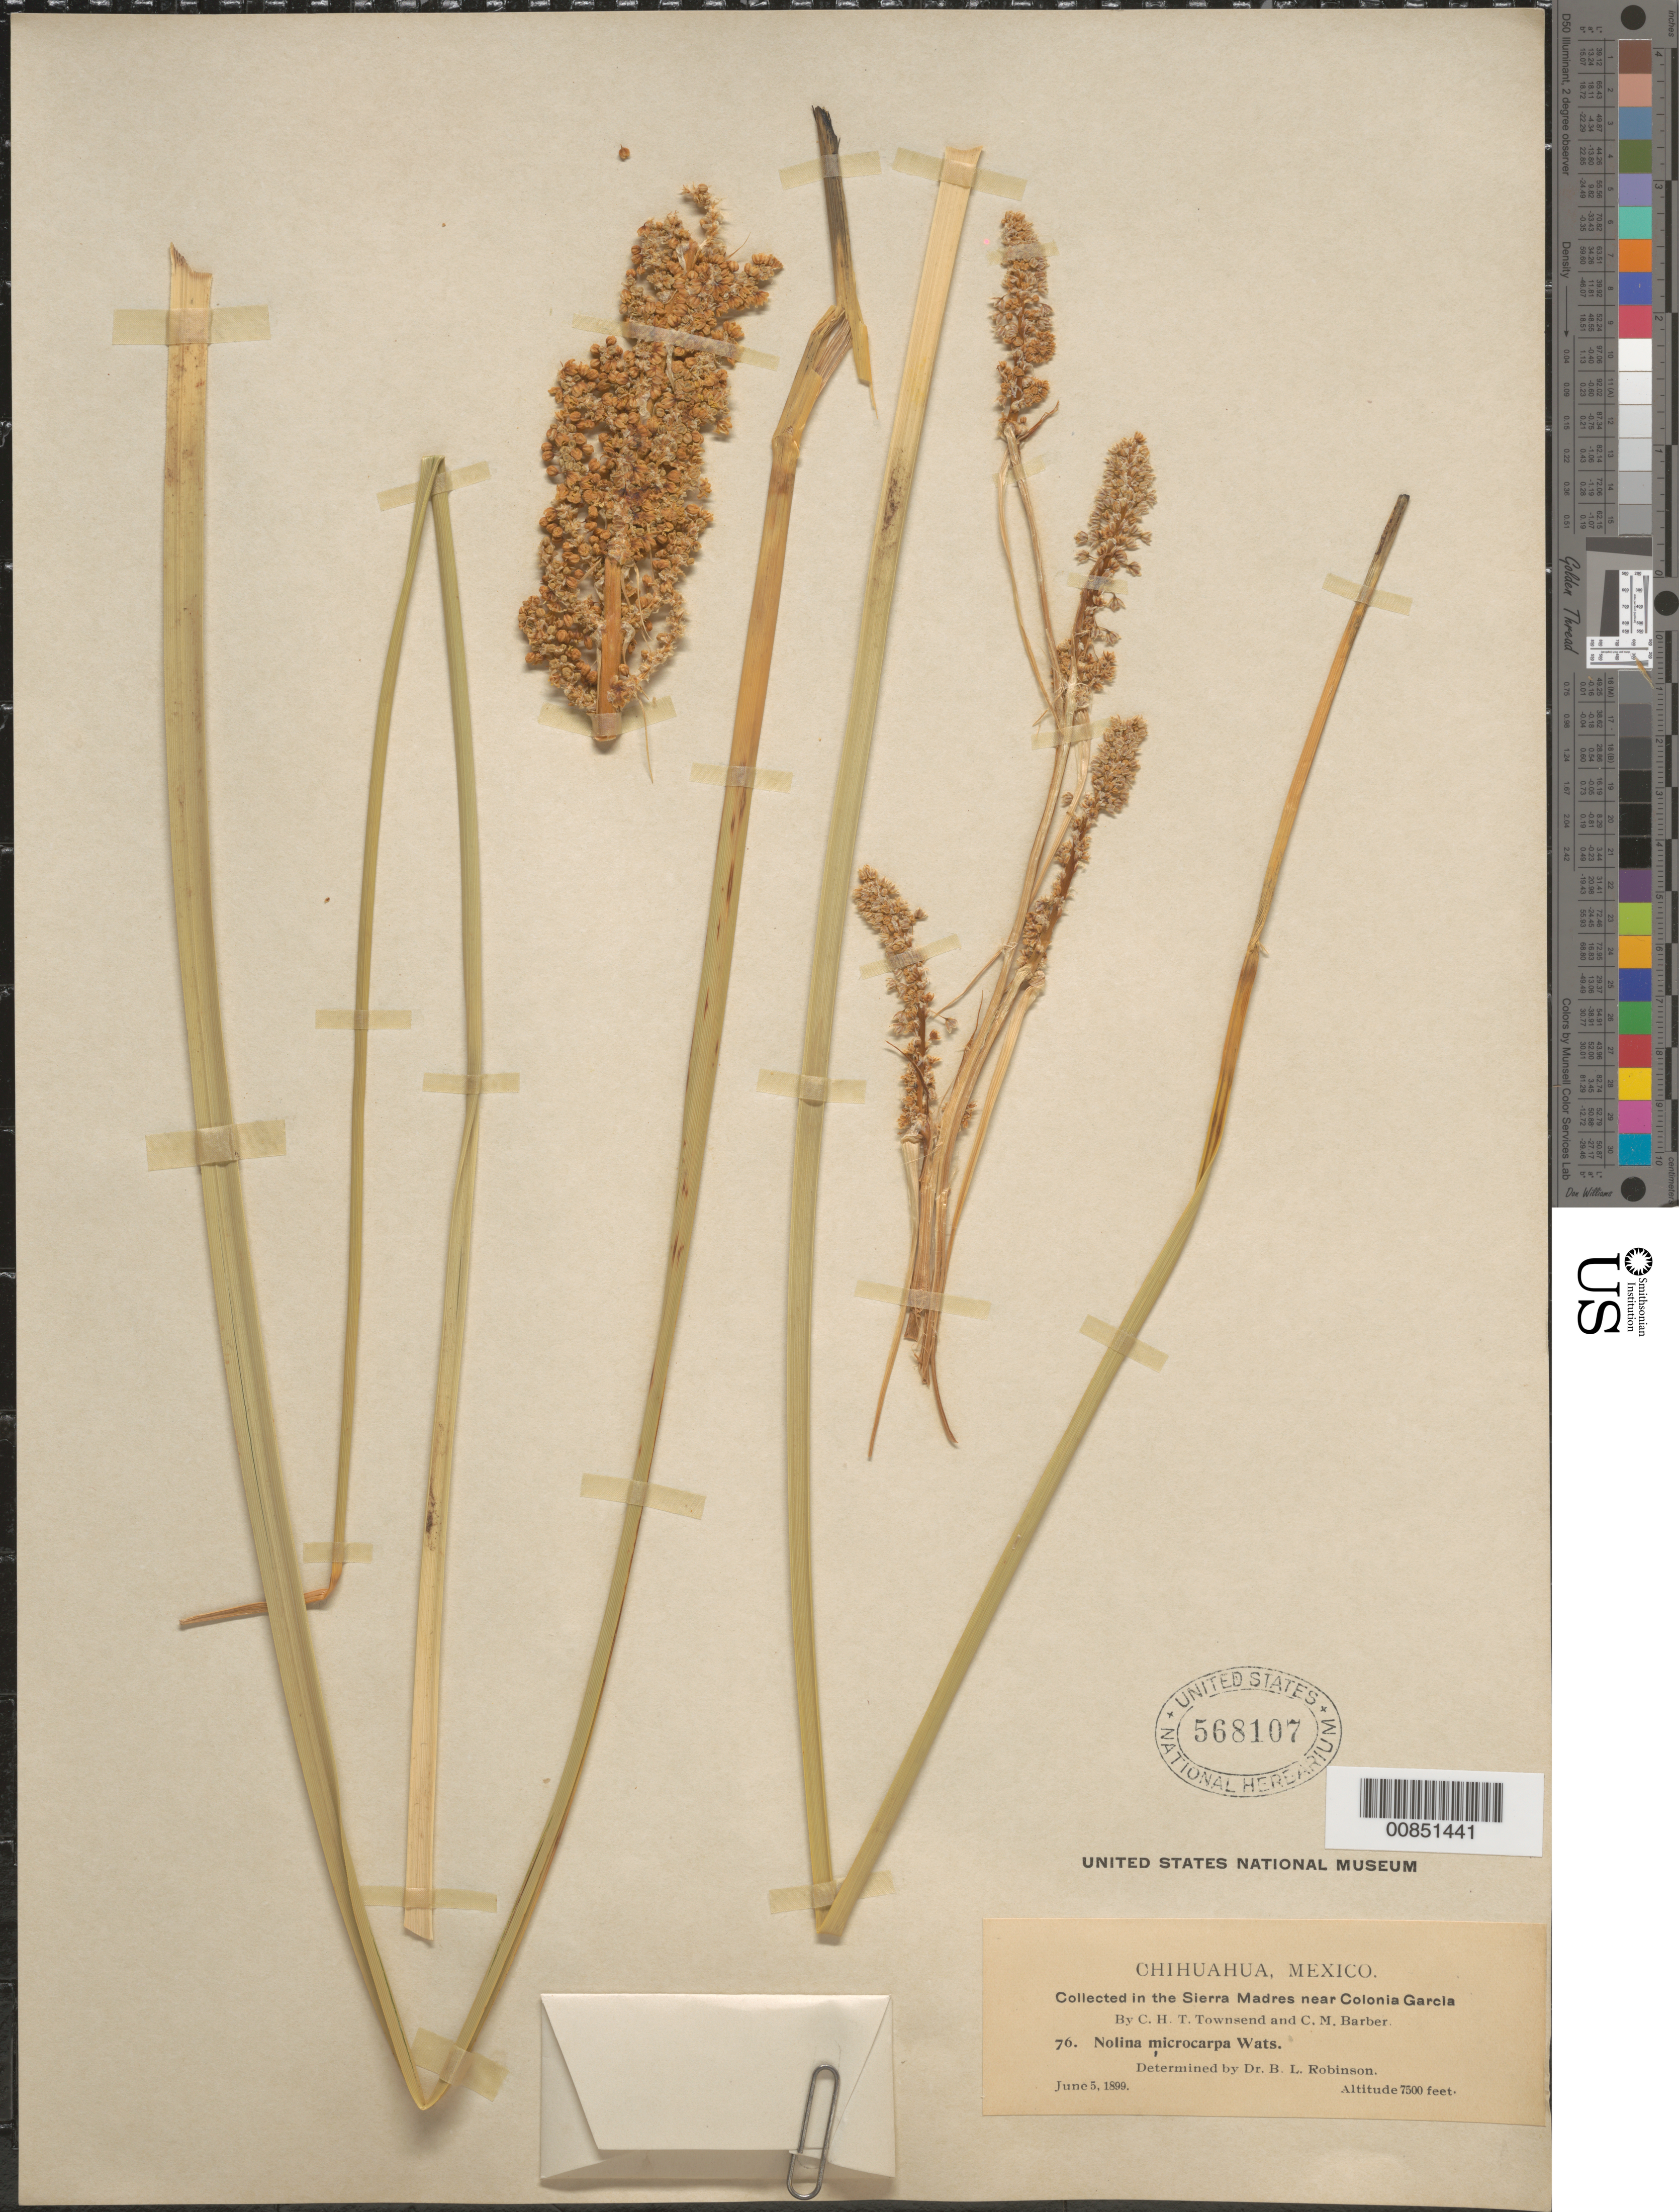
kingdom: Plantae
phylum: Tracheophyta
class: Liliopsida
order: Asparagales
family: Asparagaceae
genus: Nolina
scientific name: Nolina microcarpa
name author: S. Watson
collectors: C. H. T. Townsend & C. Barber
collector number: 76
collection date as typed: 05 Jun 1899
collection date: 1899-06-05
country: Mexico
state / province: Chihuahua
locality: Sierra Madre near Colonia García, Chihuahua.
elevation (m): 2286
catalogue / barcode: US 568107